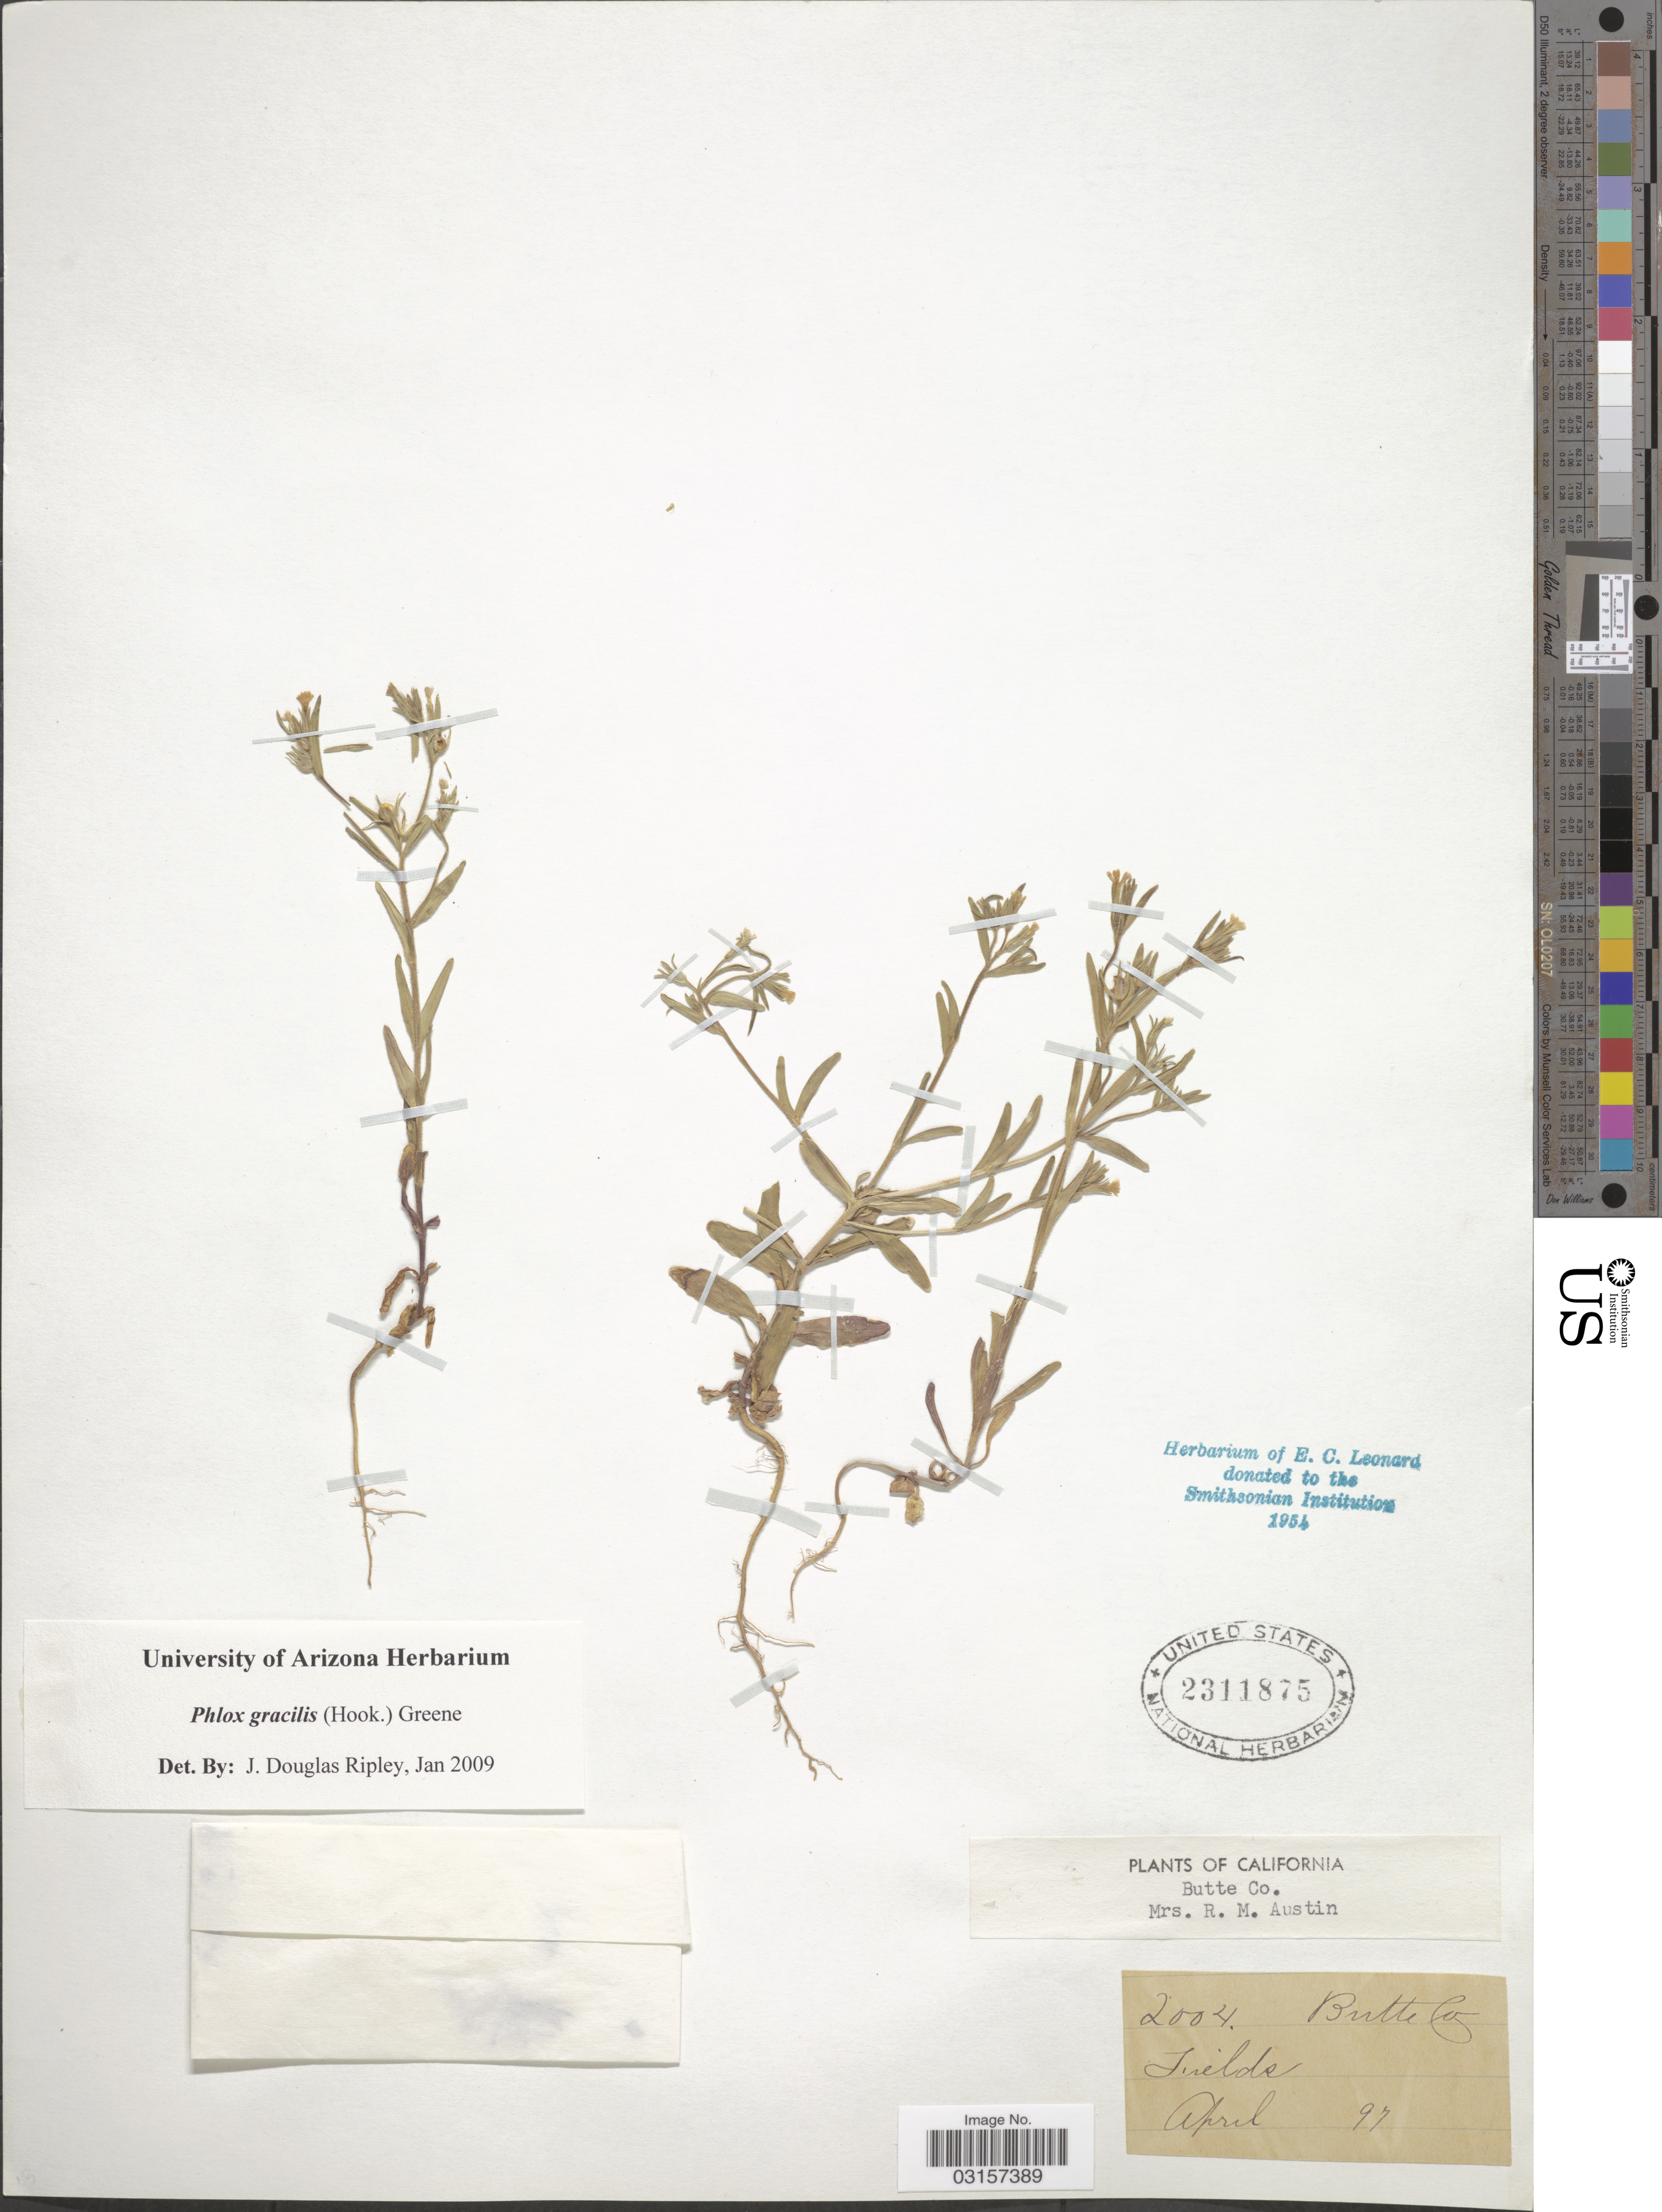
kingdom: Plantae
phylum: Tracheophyta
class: Magnoliopsida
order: Ericales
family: Polemoniaceae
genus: Microsteris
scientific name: Microsteris gracilis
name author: (Hook.) Greene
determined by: (US) Smithsonian Institution - National Museum of Natural History - Department of Botany (UNITED STATES)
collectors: R. Austin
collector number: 2004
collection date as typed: Transcribed d/m/y: /4/97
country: United States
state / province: California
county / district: Butte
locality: Butte Co., Fields.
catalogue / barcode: US 2311875